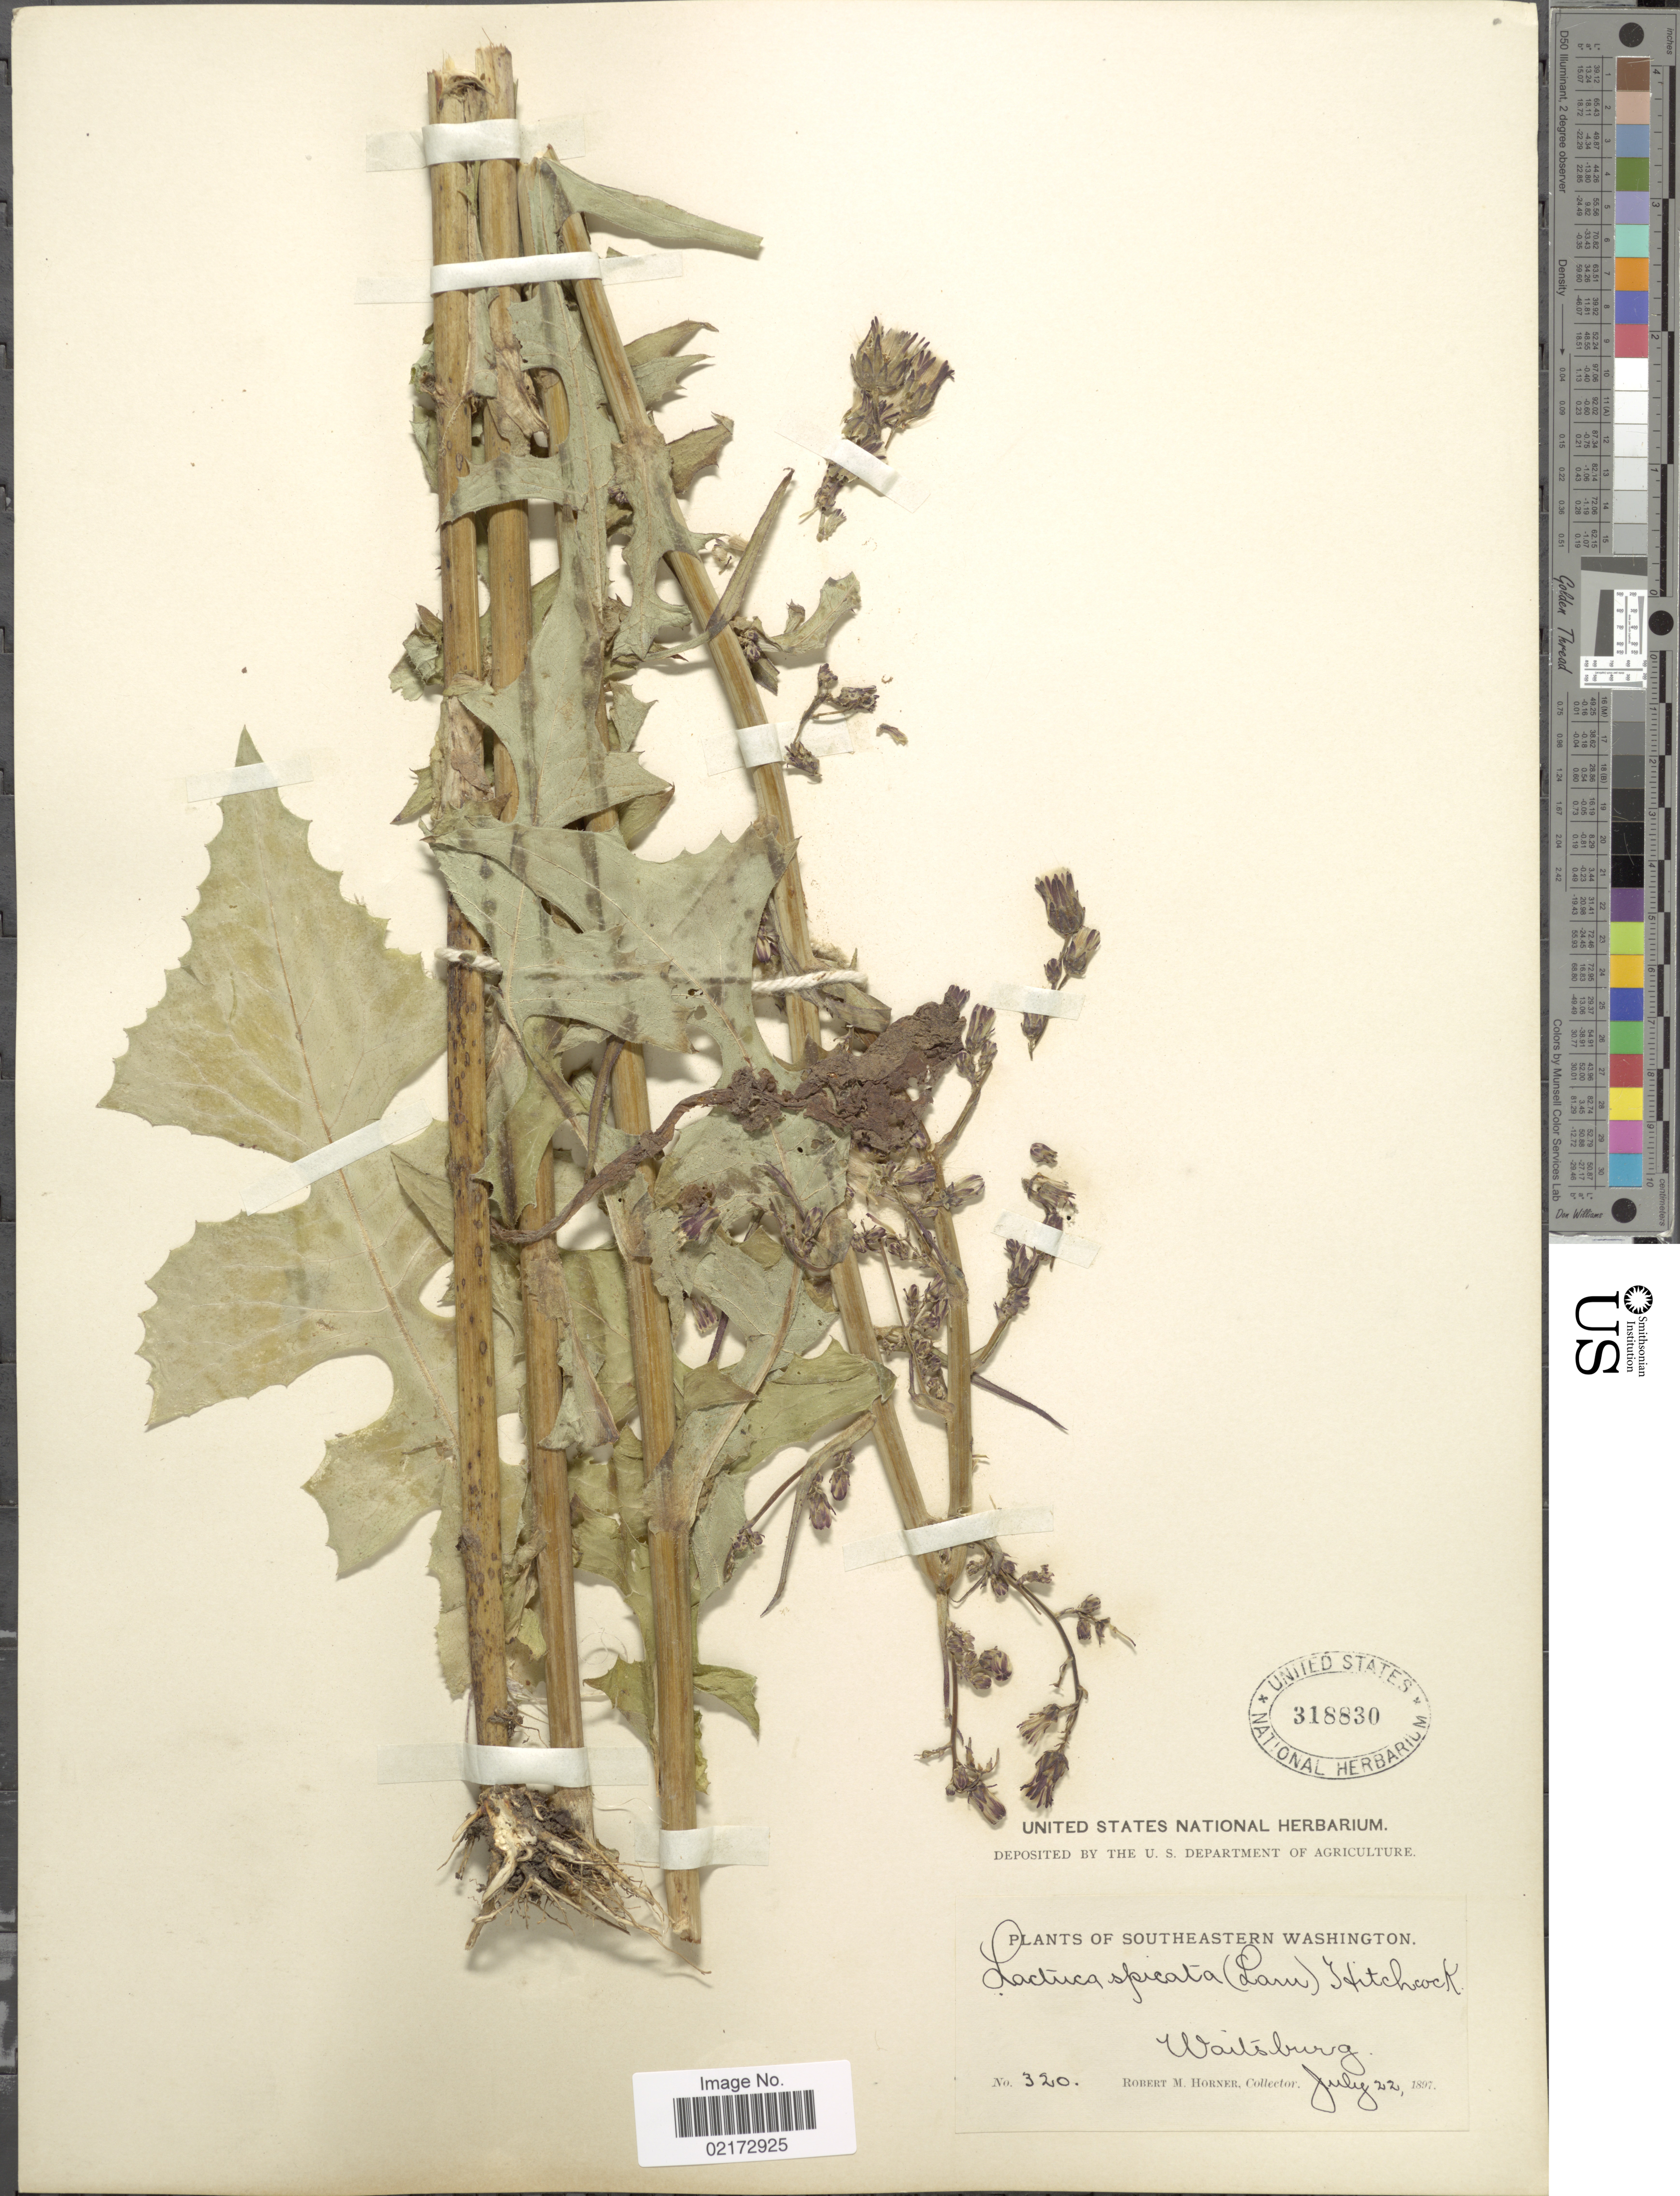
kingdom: Plantae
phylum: Tracheophyta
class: Magnoliopsida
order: Asterales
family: Asteraceae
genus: Lactuca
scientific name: Lactuca biennis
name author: (Moench) Fernald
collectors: R. Horner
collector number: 320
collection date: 1897-07-22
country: United States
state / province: Washington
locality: Southeastern Washington, Waitsburg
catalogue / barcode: US 318830